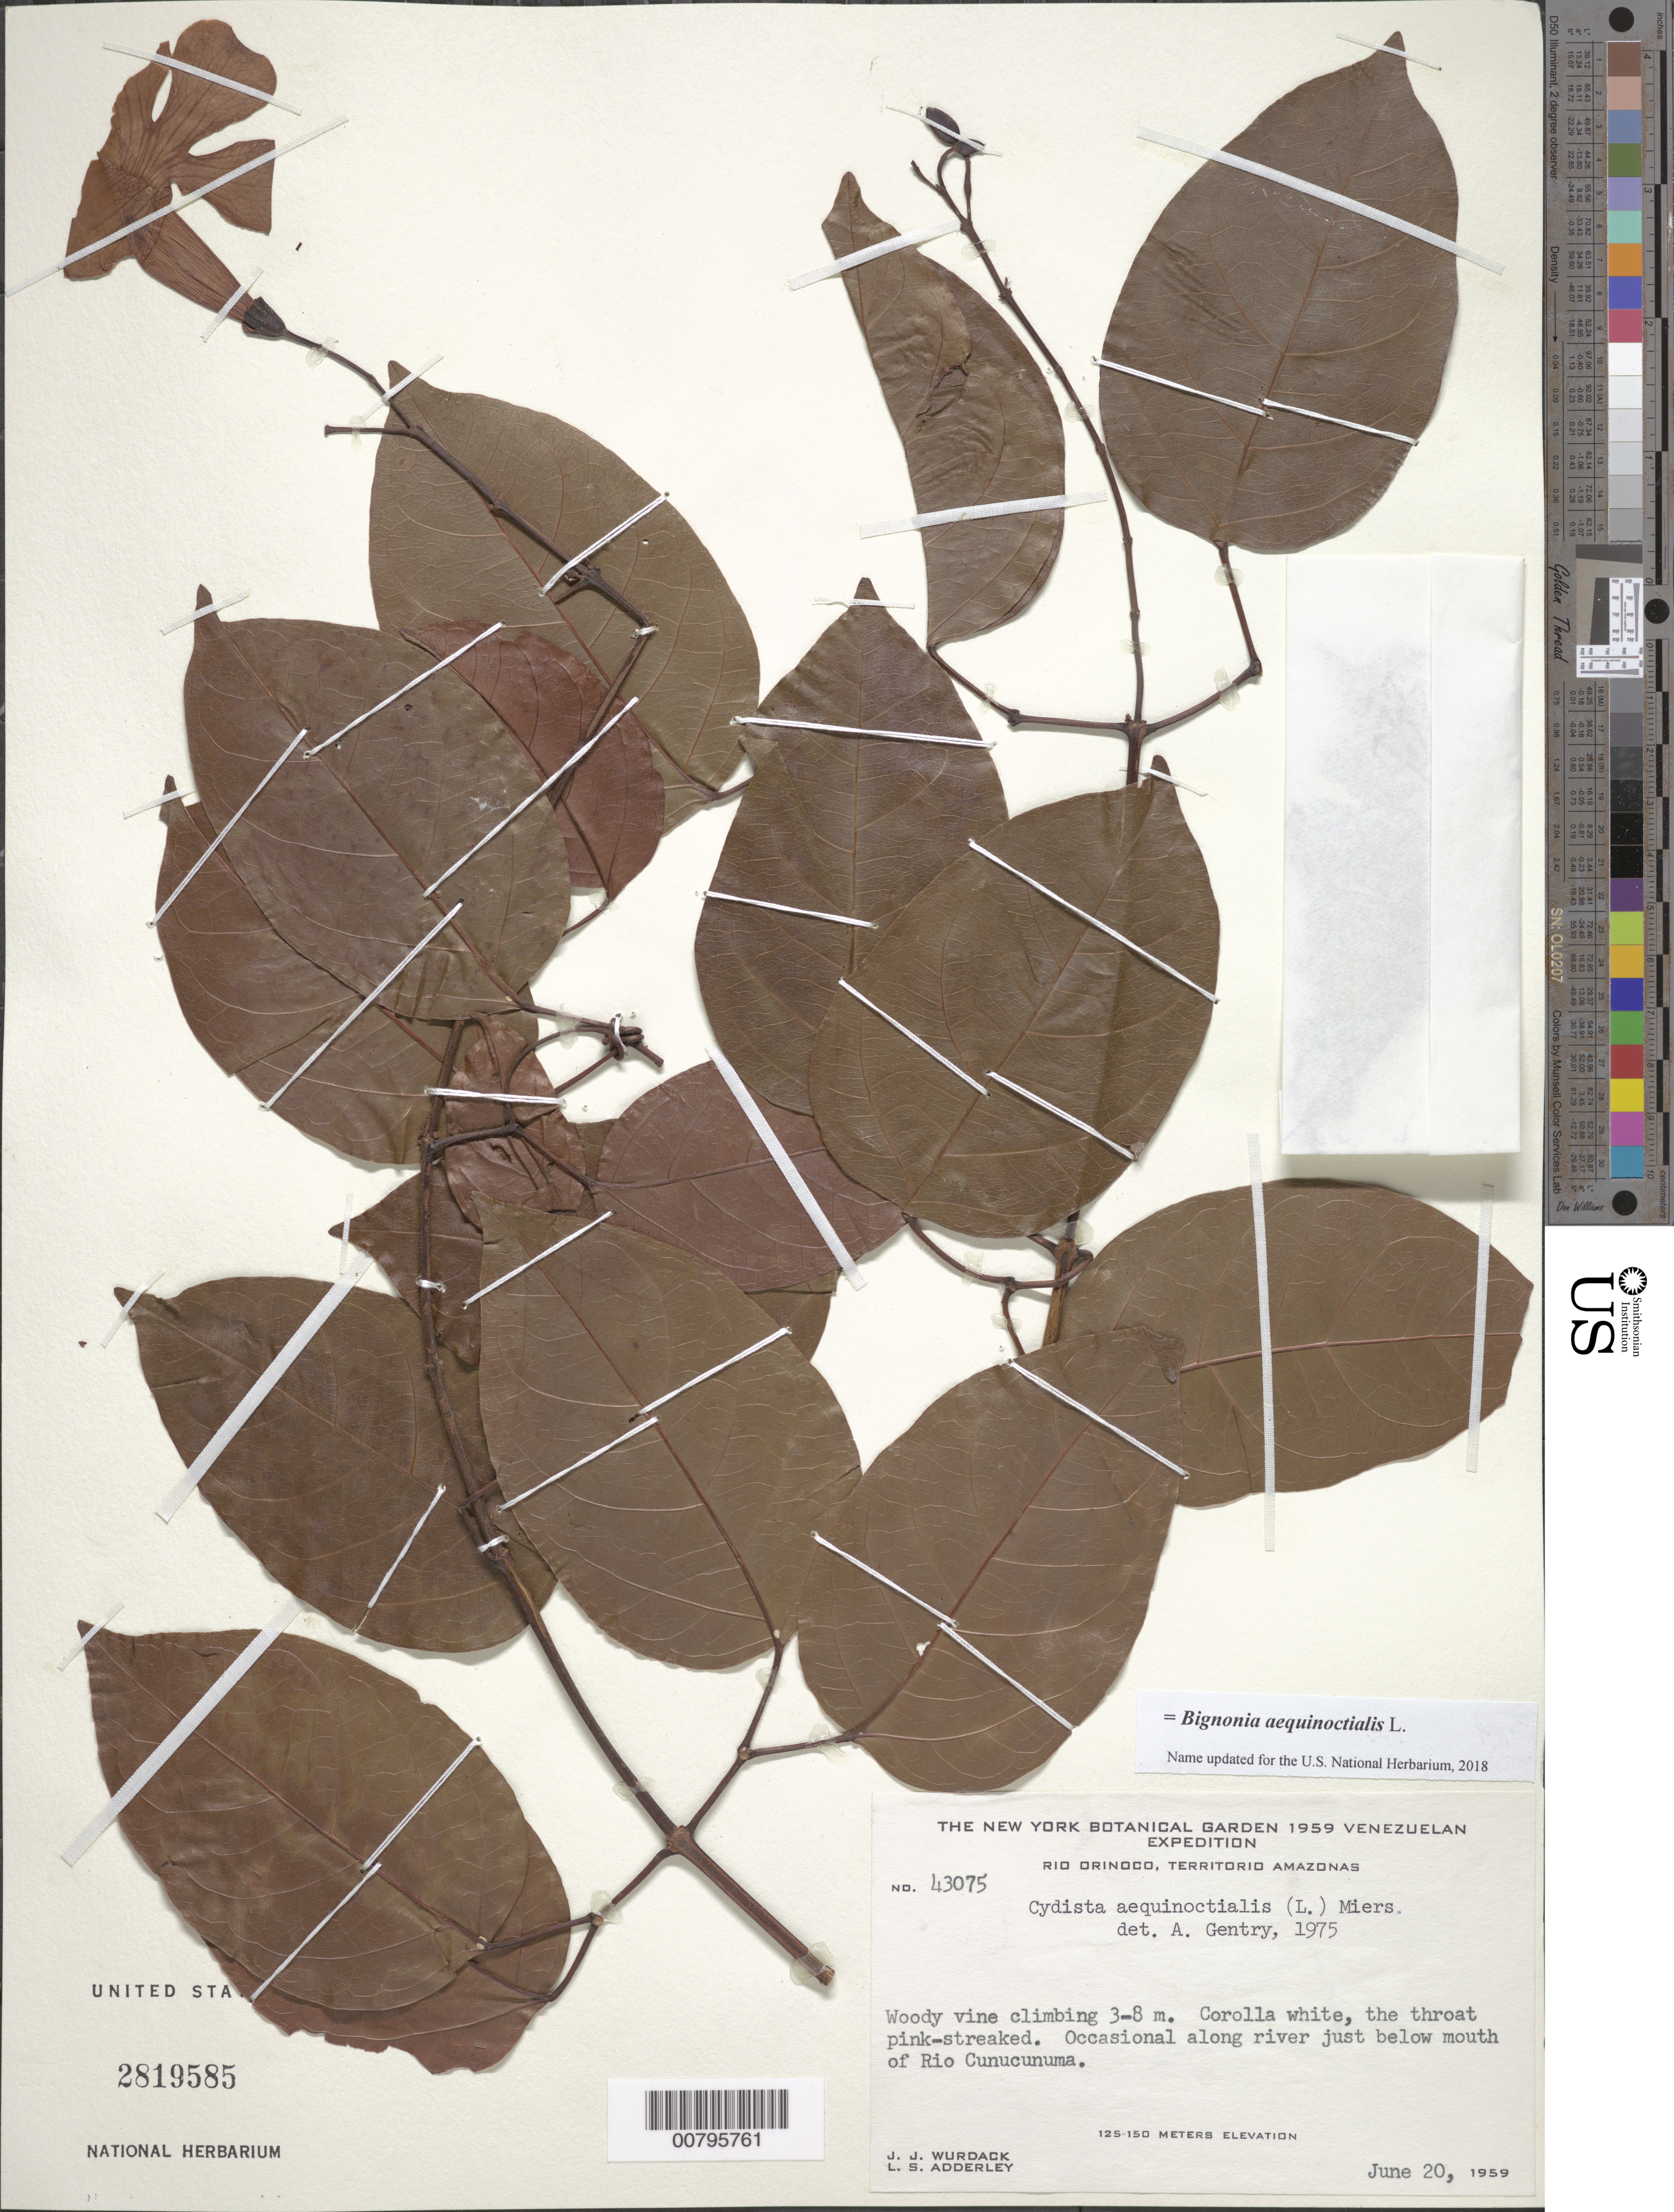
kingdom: Plantae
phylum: Tracheophyta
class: Magnoliopsida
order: Lamiales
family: Bignoniaceae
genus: Bignonia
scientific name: Bignonia aequinoctialis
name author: L.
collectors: J. J. Wurdack & L. S. Adderley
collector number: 43075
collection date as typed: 20-Jun-59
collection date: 1959-06-20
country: Venezuela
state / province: Amazonas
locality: Río Orinoco, below mouth of Río Cunucunuma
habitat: Along river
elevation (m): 125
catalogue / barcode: US 2819585